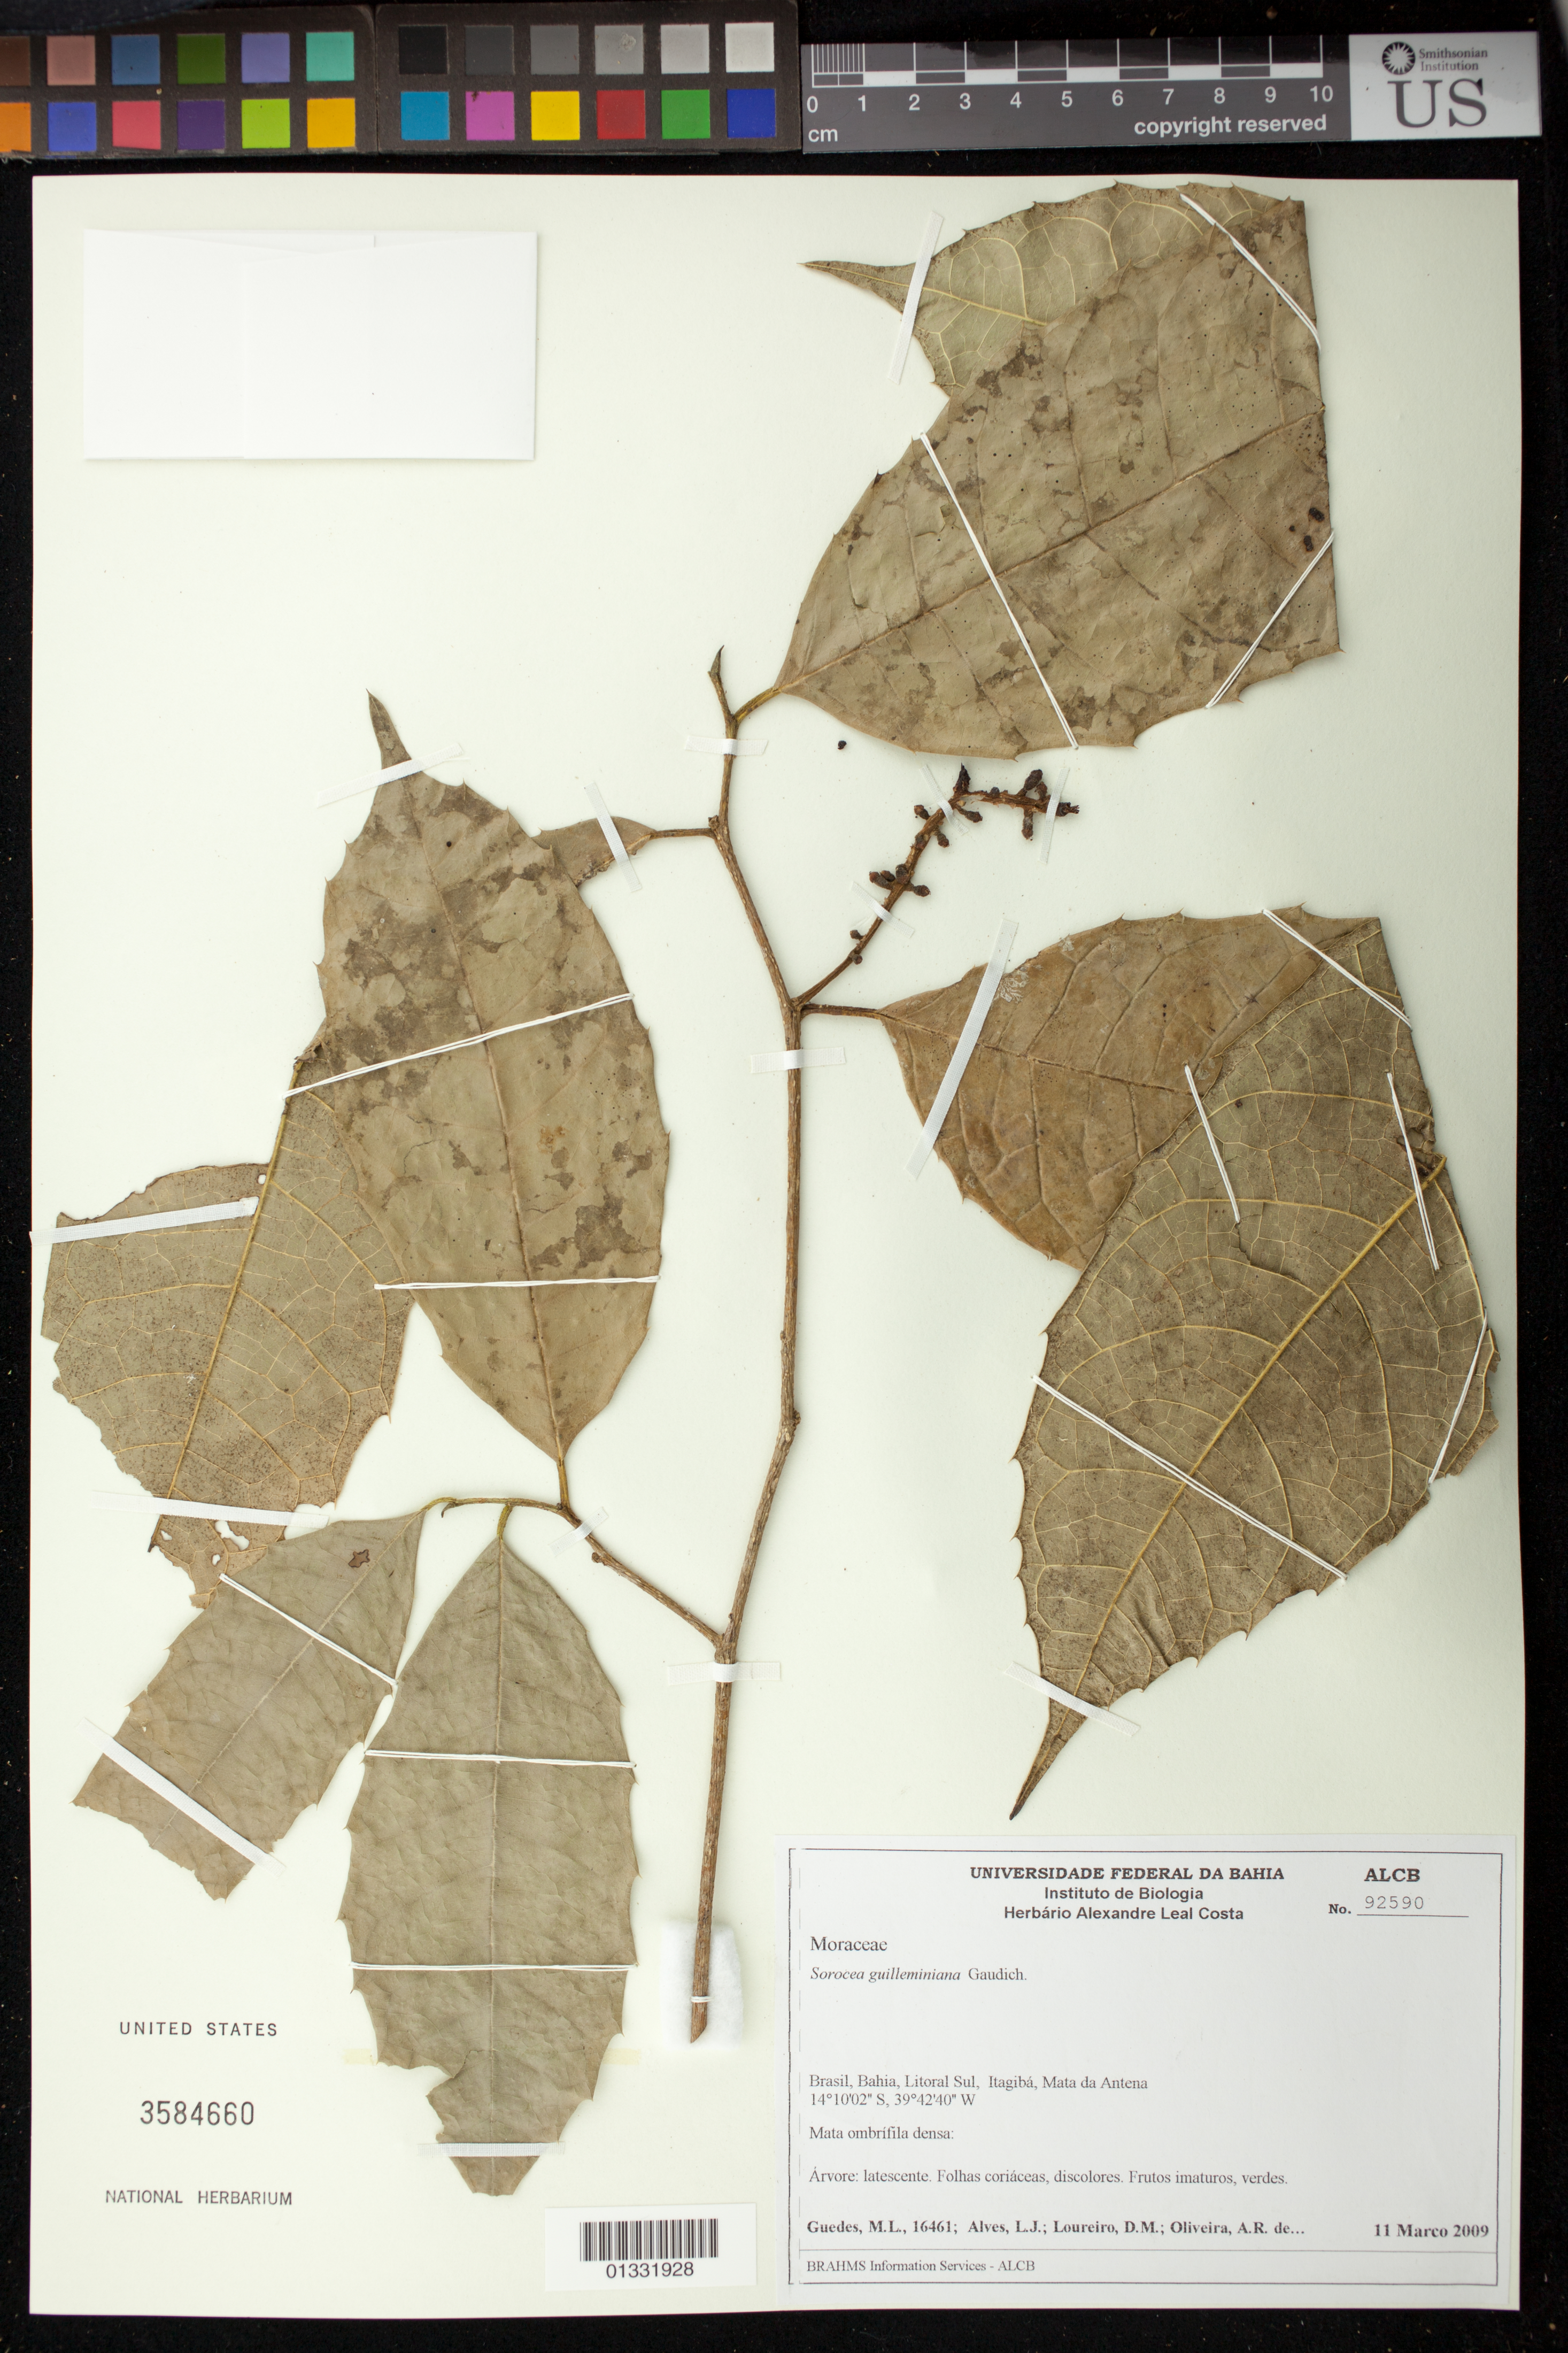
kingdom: Plantae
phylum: Tracheophyta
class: Magnoliopsida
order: Rosales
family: Moraceae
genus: Sorocea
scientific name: Sorocea guilleminiana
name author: Gaudich.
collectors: M. L. Guedes, T. Alves, D. Loureiro & A. R. Oliveira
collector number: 16461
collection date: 2009-03-11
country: Brazil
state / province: Bahia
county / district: Itagibá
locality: Litoral Sul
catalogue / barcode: US 3584660